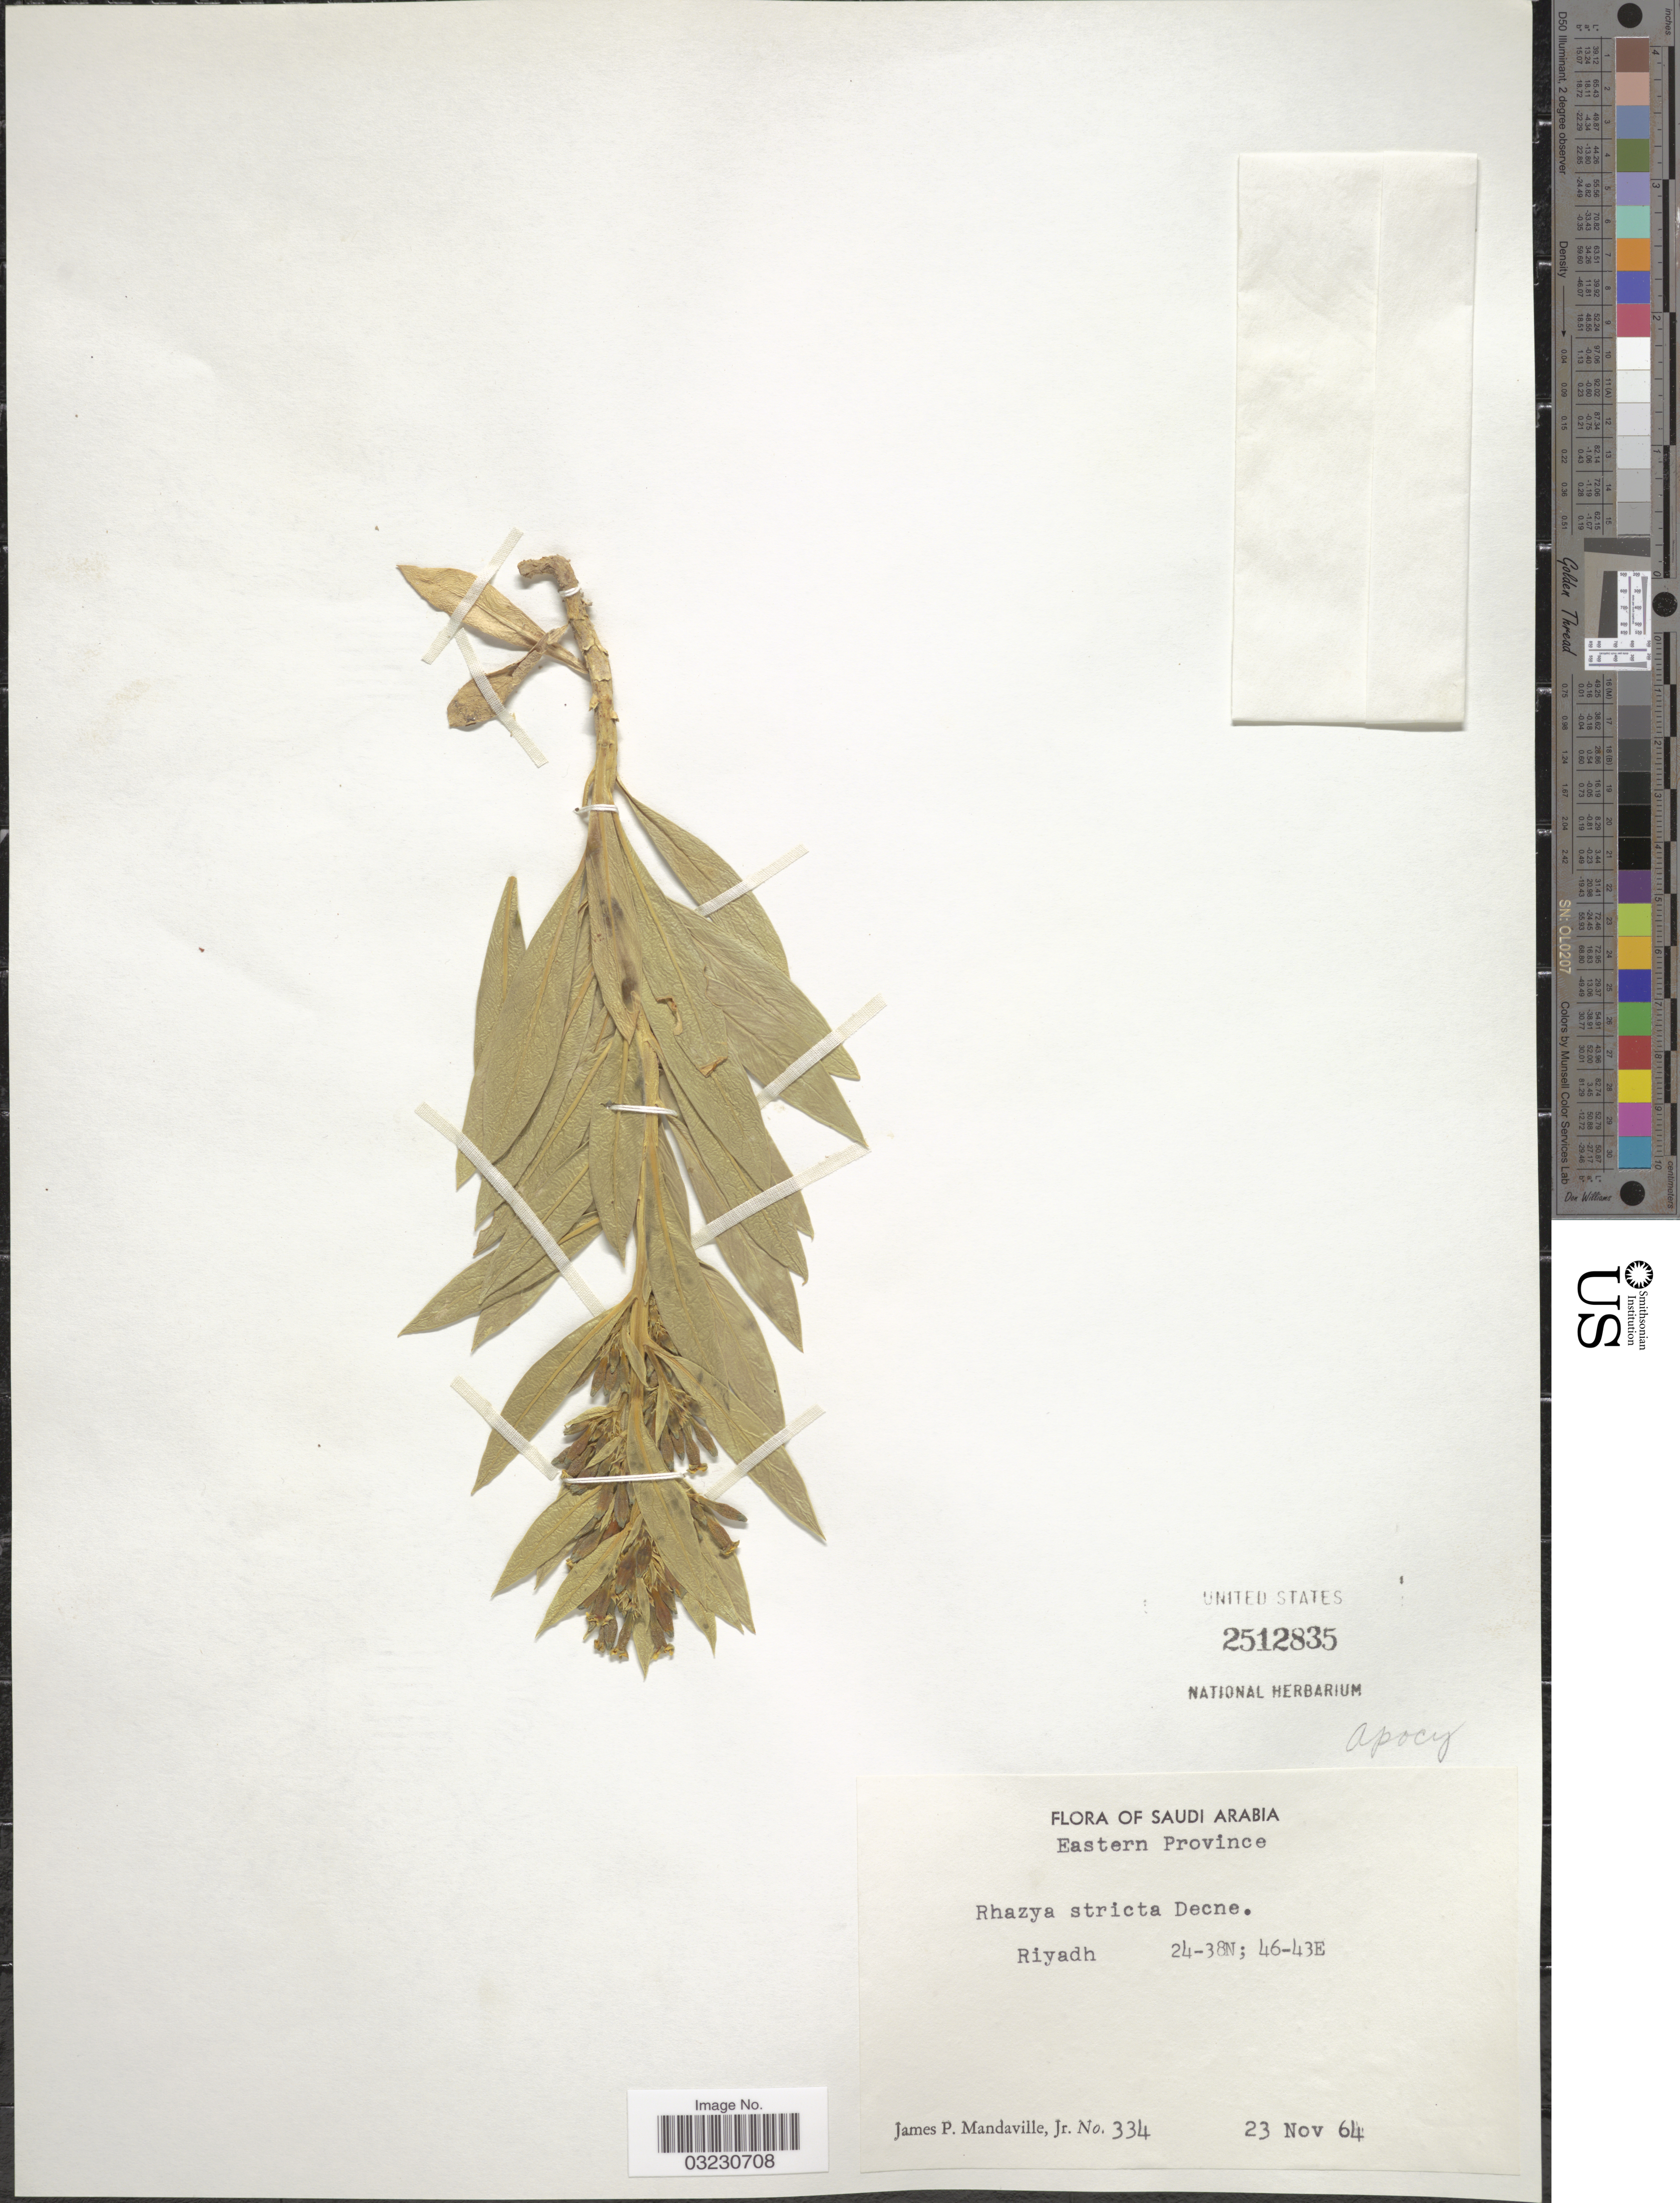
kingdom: Plantae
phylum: Tracheophyta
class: Magnoliopsida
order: Gentianales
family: Apocynaceae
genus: Rhazya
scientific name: Rhazya stricta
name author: Decne.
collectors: J. Mandaville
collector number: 334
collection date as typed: Transcribed d/m/y: 23/11/64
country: Saudi Arabia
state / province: Ash Sharqiyah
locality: Eastern Province, Riyadh.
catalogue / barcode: US 2512835